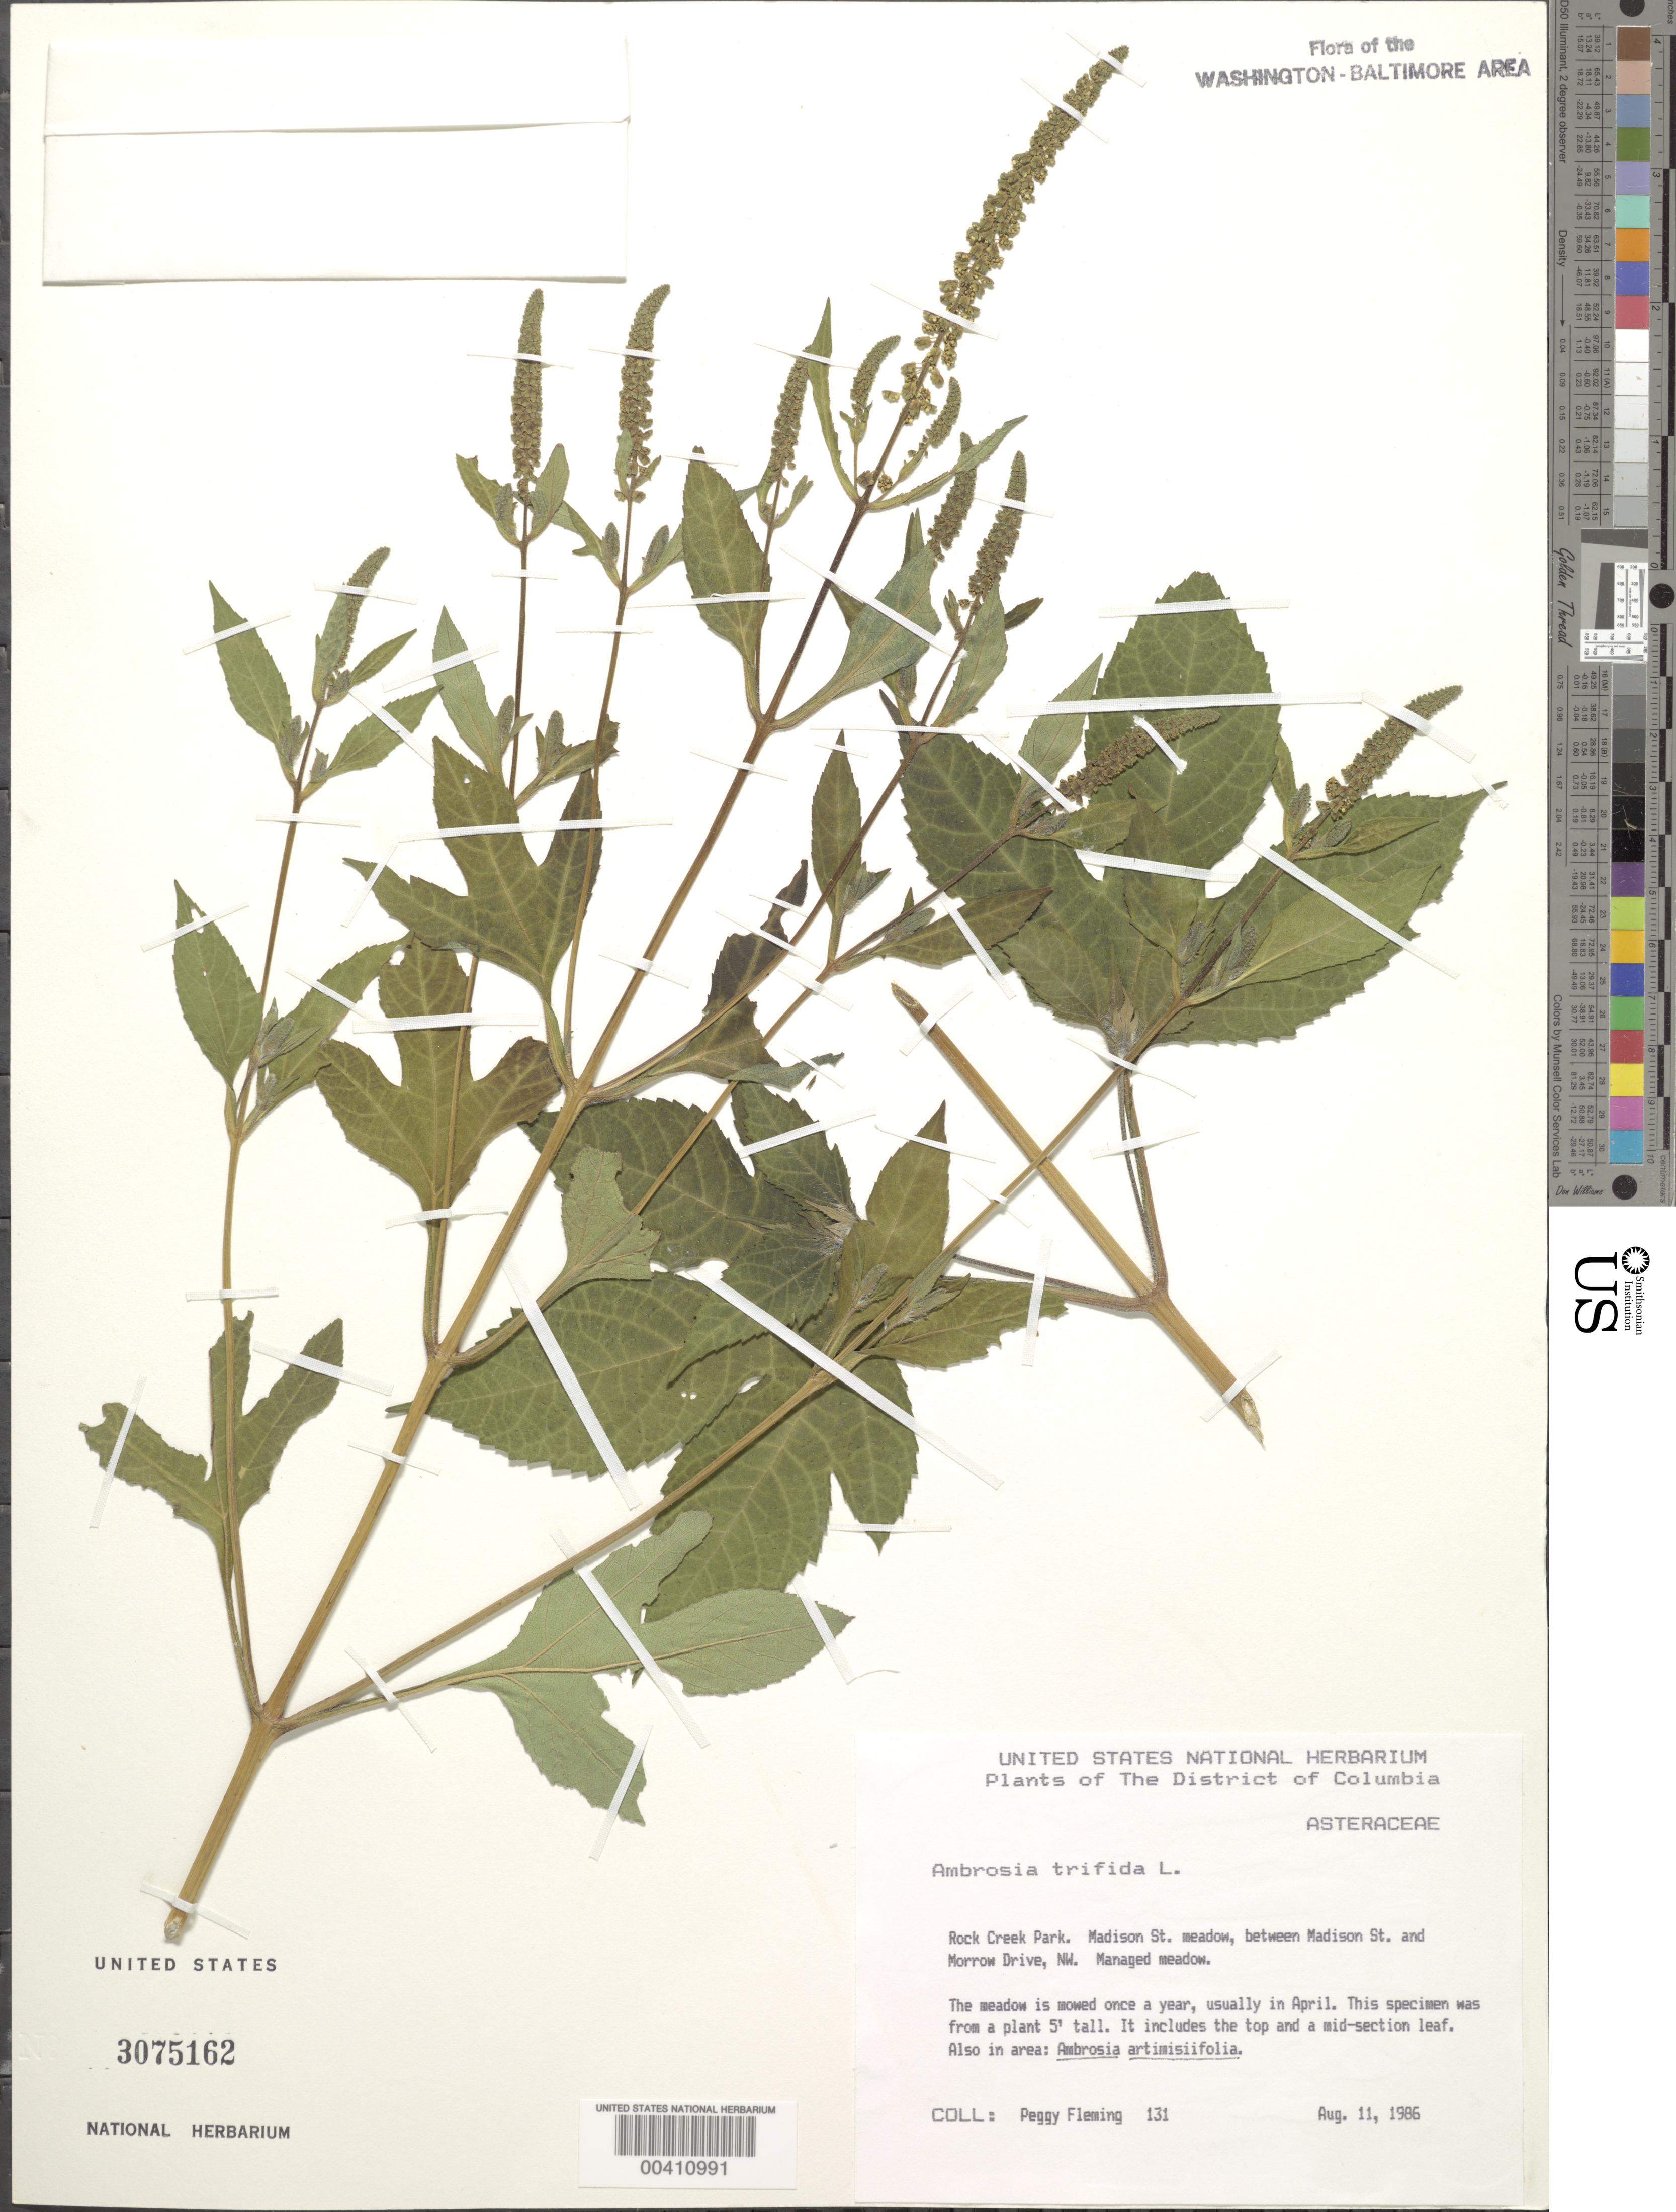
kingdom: Plantae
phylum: Tracheophyta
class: Magnoliopsida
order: Asterales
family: Asteraceae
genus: Ambrosia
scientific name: Ambrosia trifida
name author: L.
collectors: P. Fleming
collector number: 131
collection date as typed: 11 Aug 1986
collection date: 1986-08-11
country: United States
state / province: District of Columbia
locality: Rock Creek Park, between Madison Street and Morrow Drive Rock Creek Park & vicinity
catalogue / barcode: US 3075162